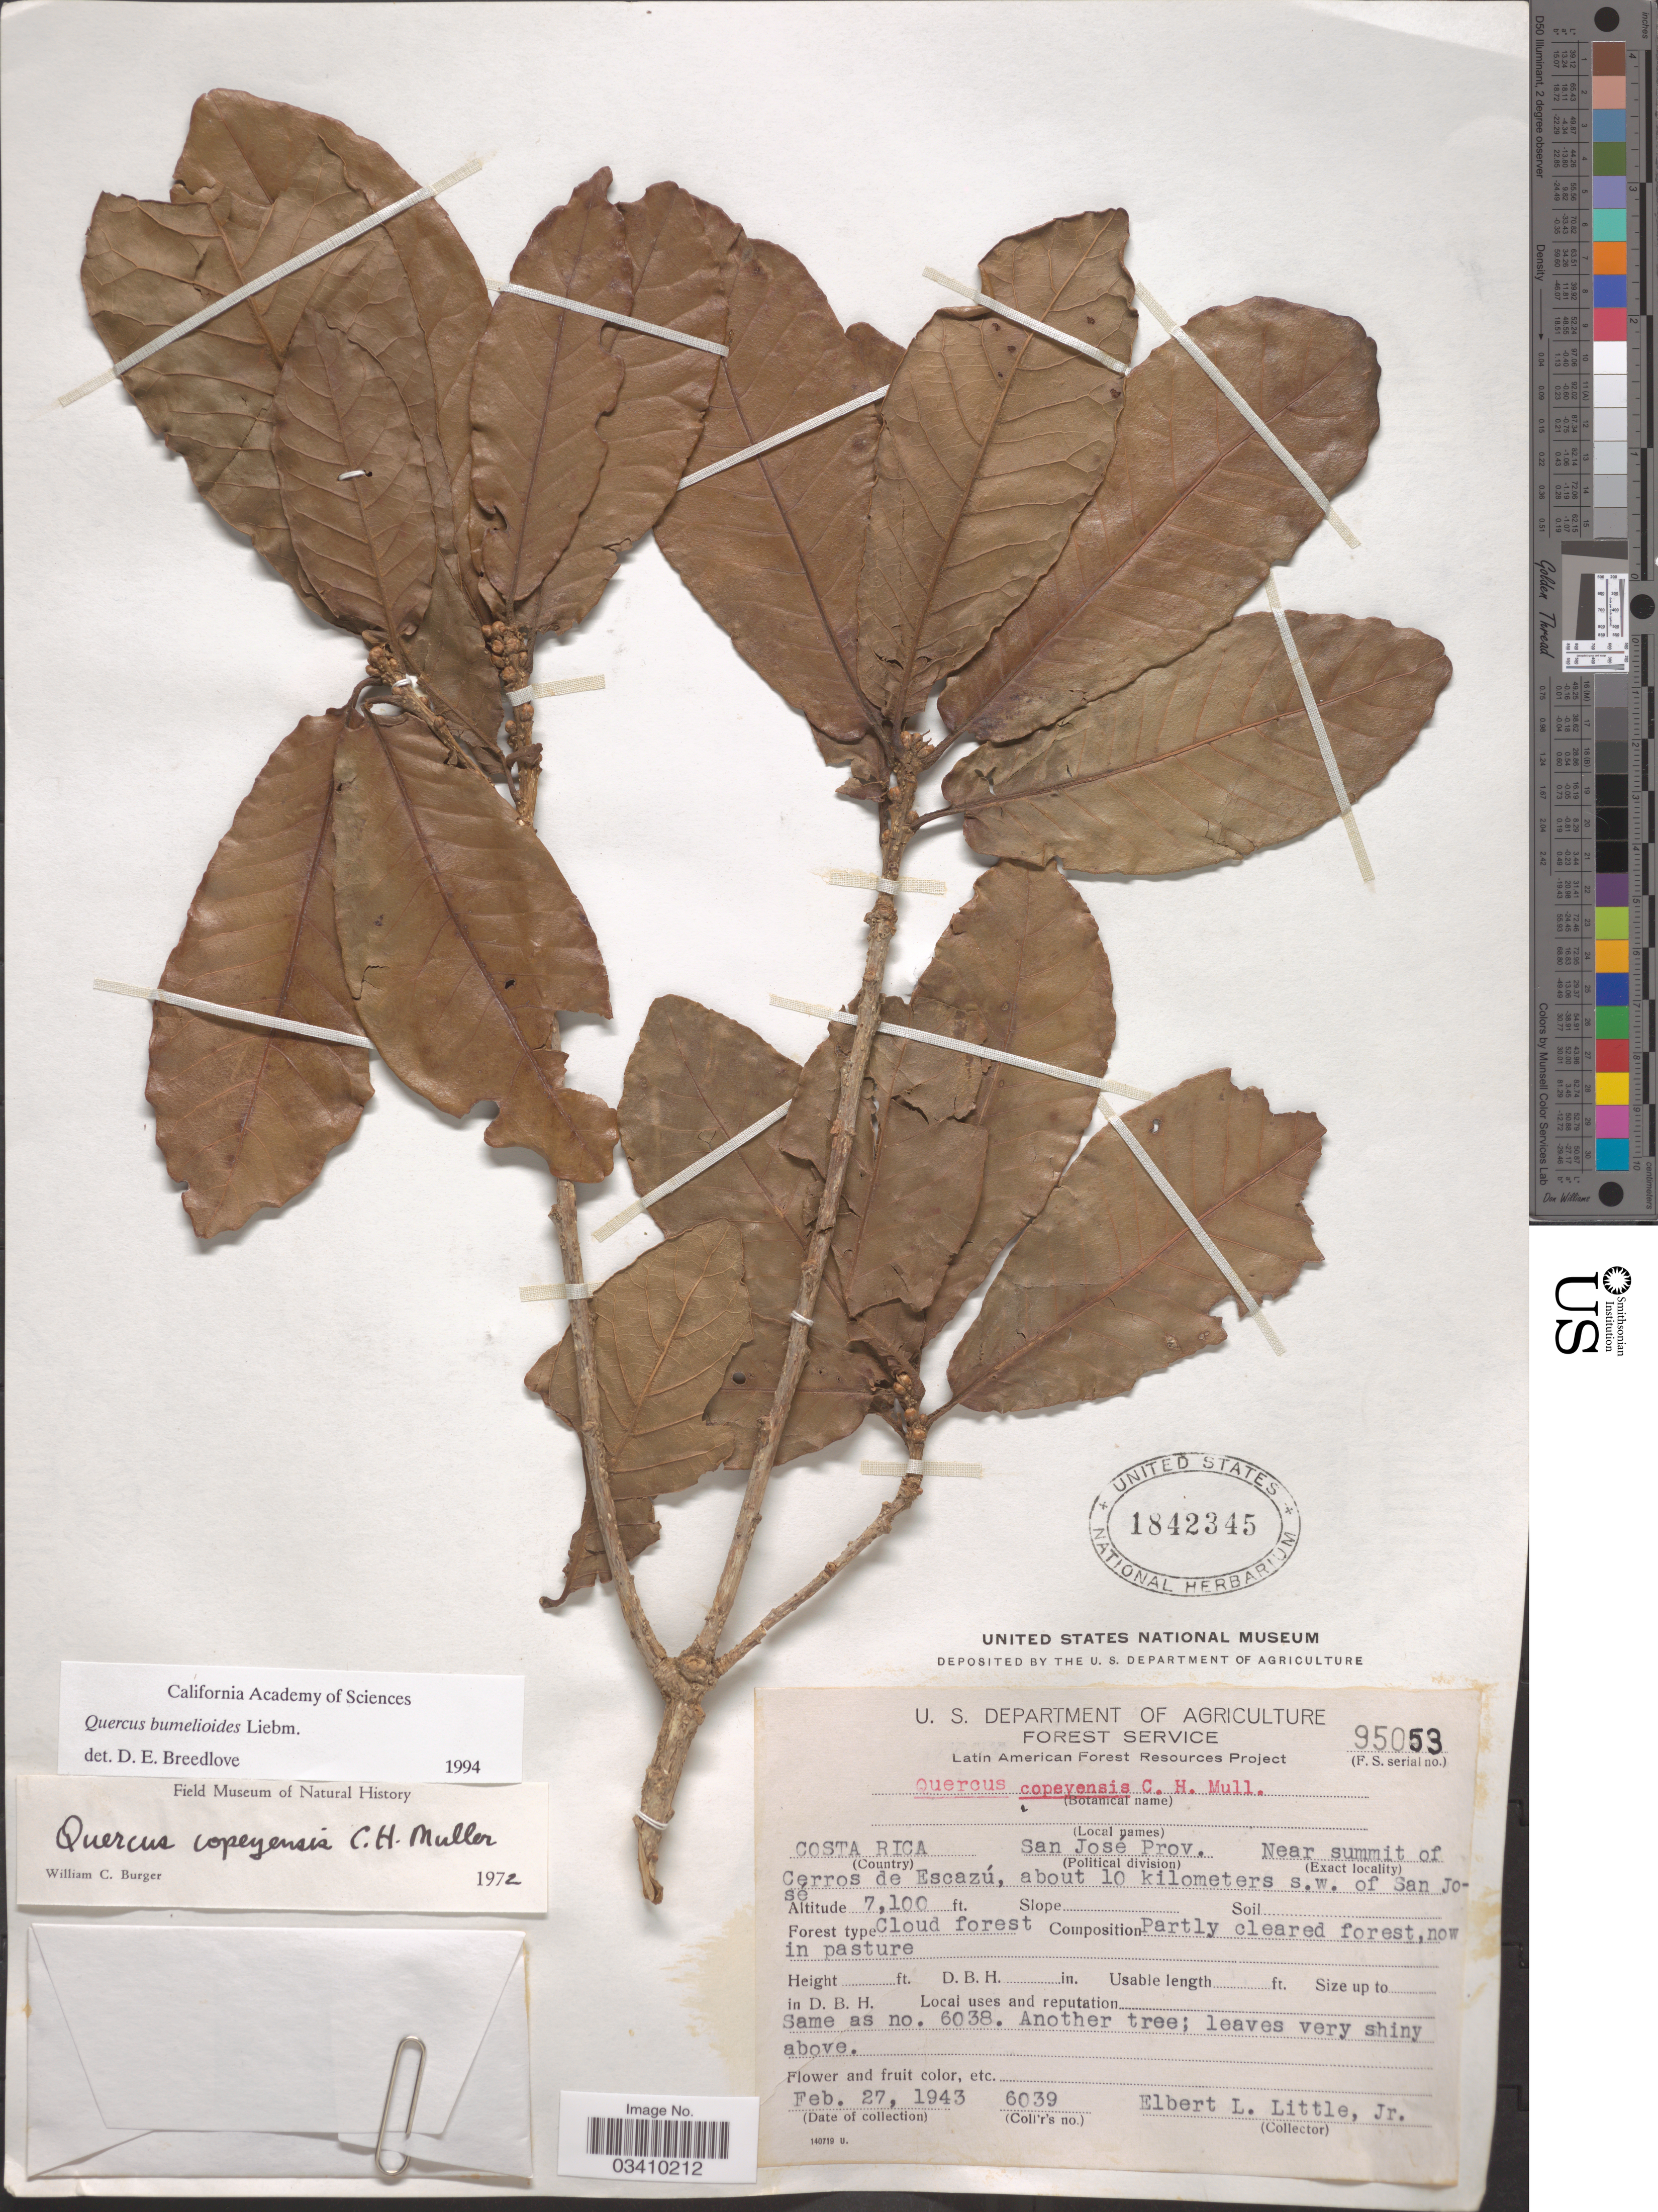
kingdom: Plantae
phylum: Tracheophyta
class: Magnoliopsida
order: Fagales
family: Fagaceae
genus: Quercus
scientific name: Quercus bumelioides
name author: Liebm.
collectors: E. L. Little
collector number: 6039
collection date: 1943-02-27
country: Costa Rica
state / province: San José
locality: Near summit of Cerros de Escazú, about 10 kilometers s.w. of San José.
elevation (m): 2164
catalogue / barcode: US 1842345